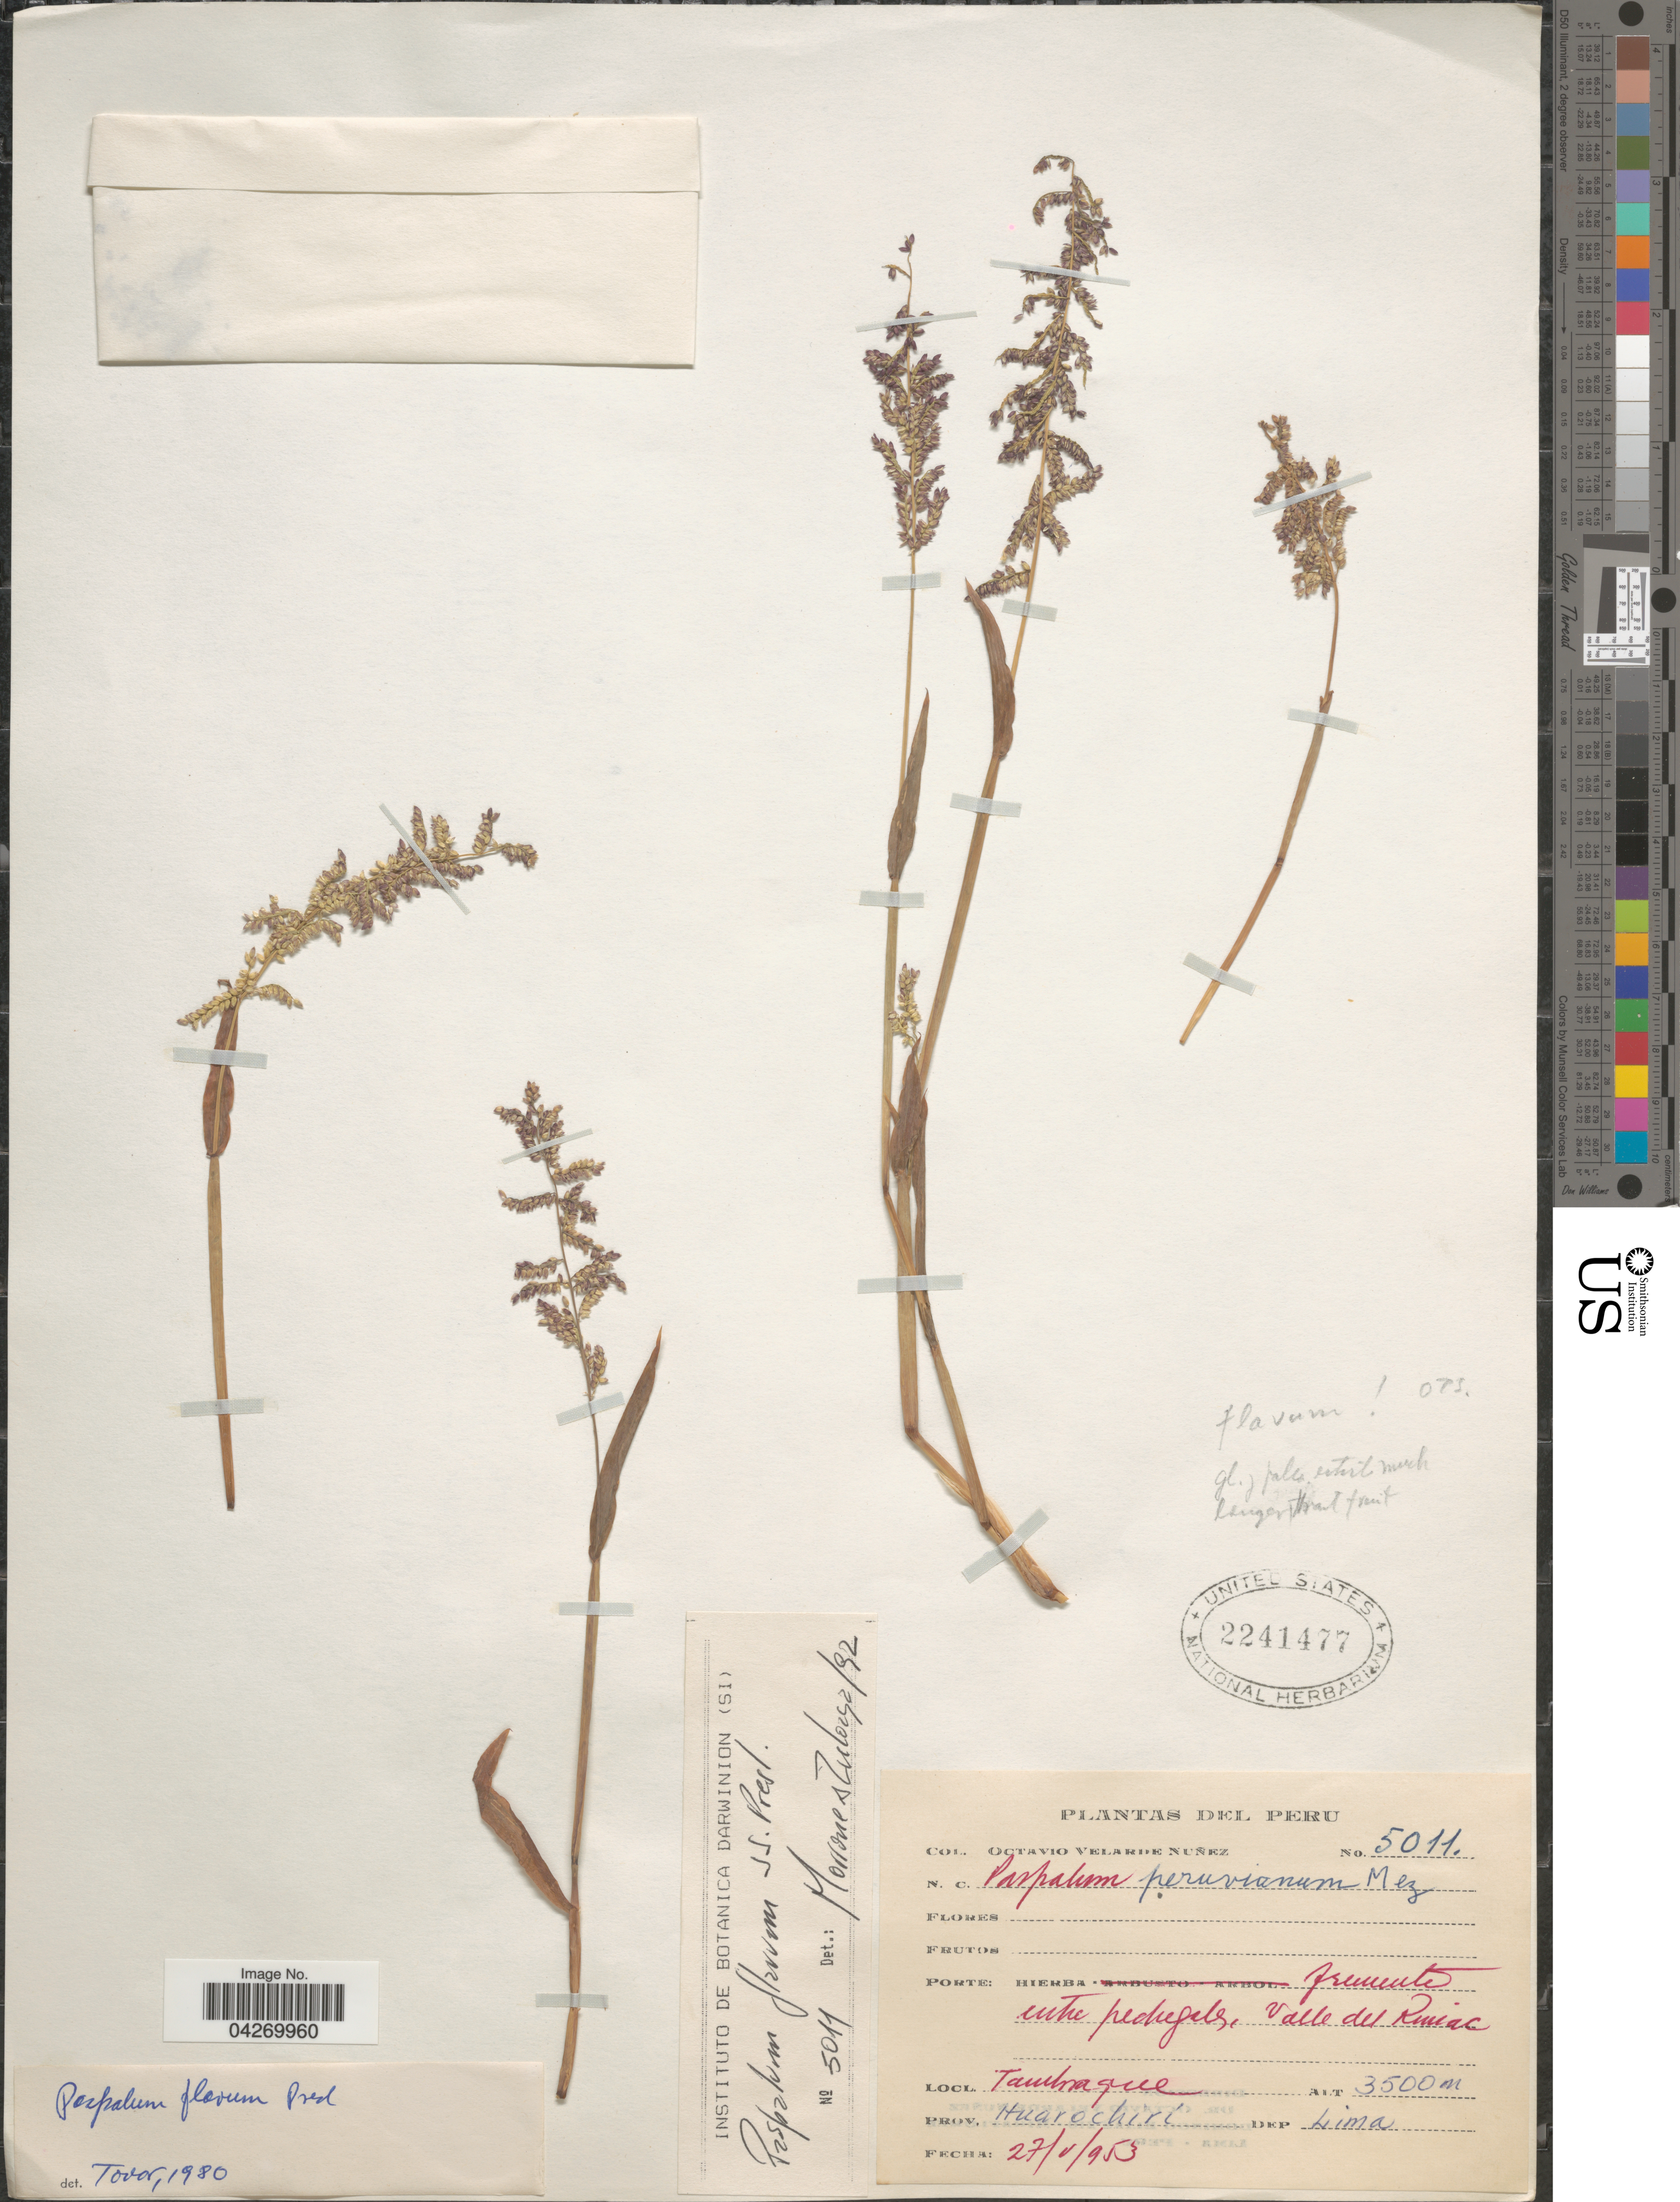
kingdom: Plantae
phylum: Tracheophyta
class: Liliopsida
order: Poales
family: Poaceae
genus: Paspalum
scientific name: Paspalum flavum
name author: J. Presl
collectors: O. Nuñez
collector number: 5011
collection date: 1953-05-27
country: Peru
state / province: Lima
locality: Tamboraque. Prov. Huarochiri. Dep. Lima.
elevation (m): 3500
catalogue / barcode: US 2241477